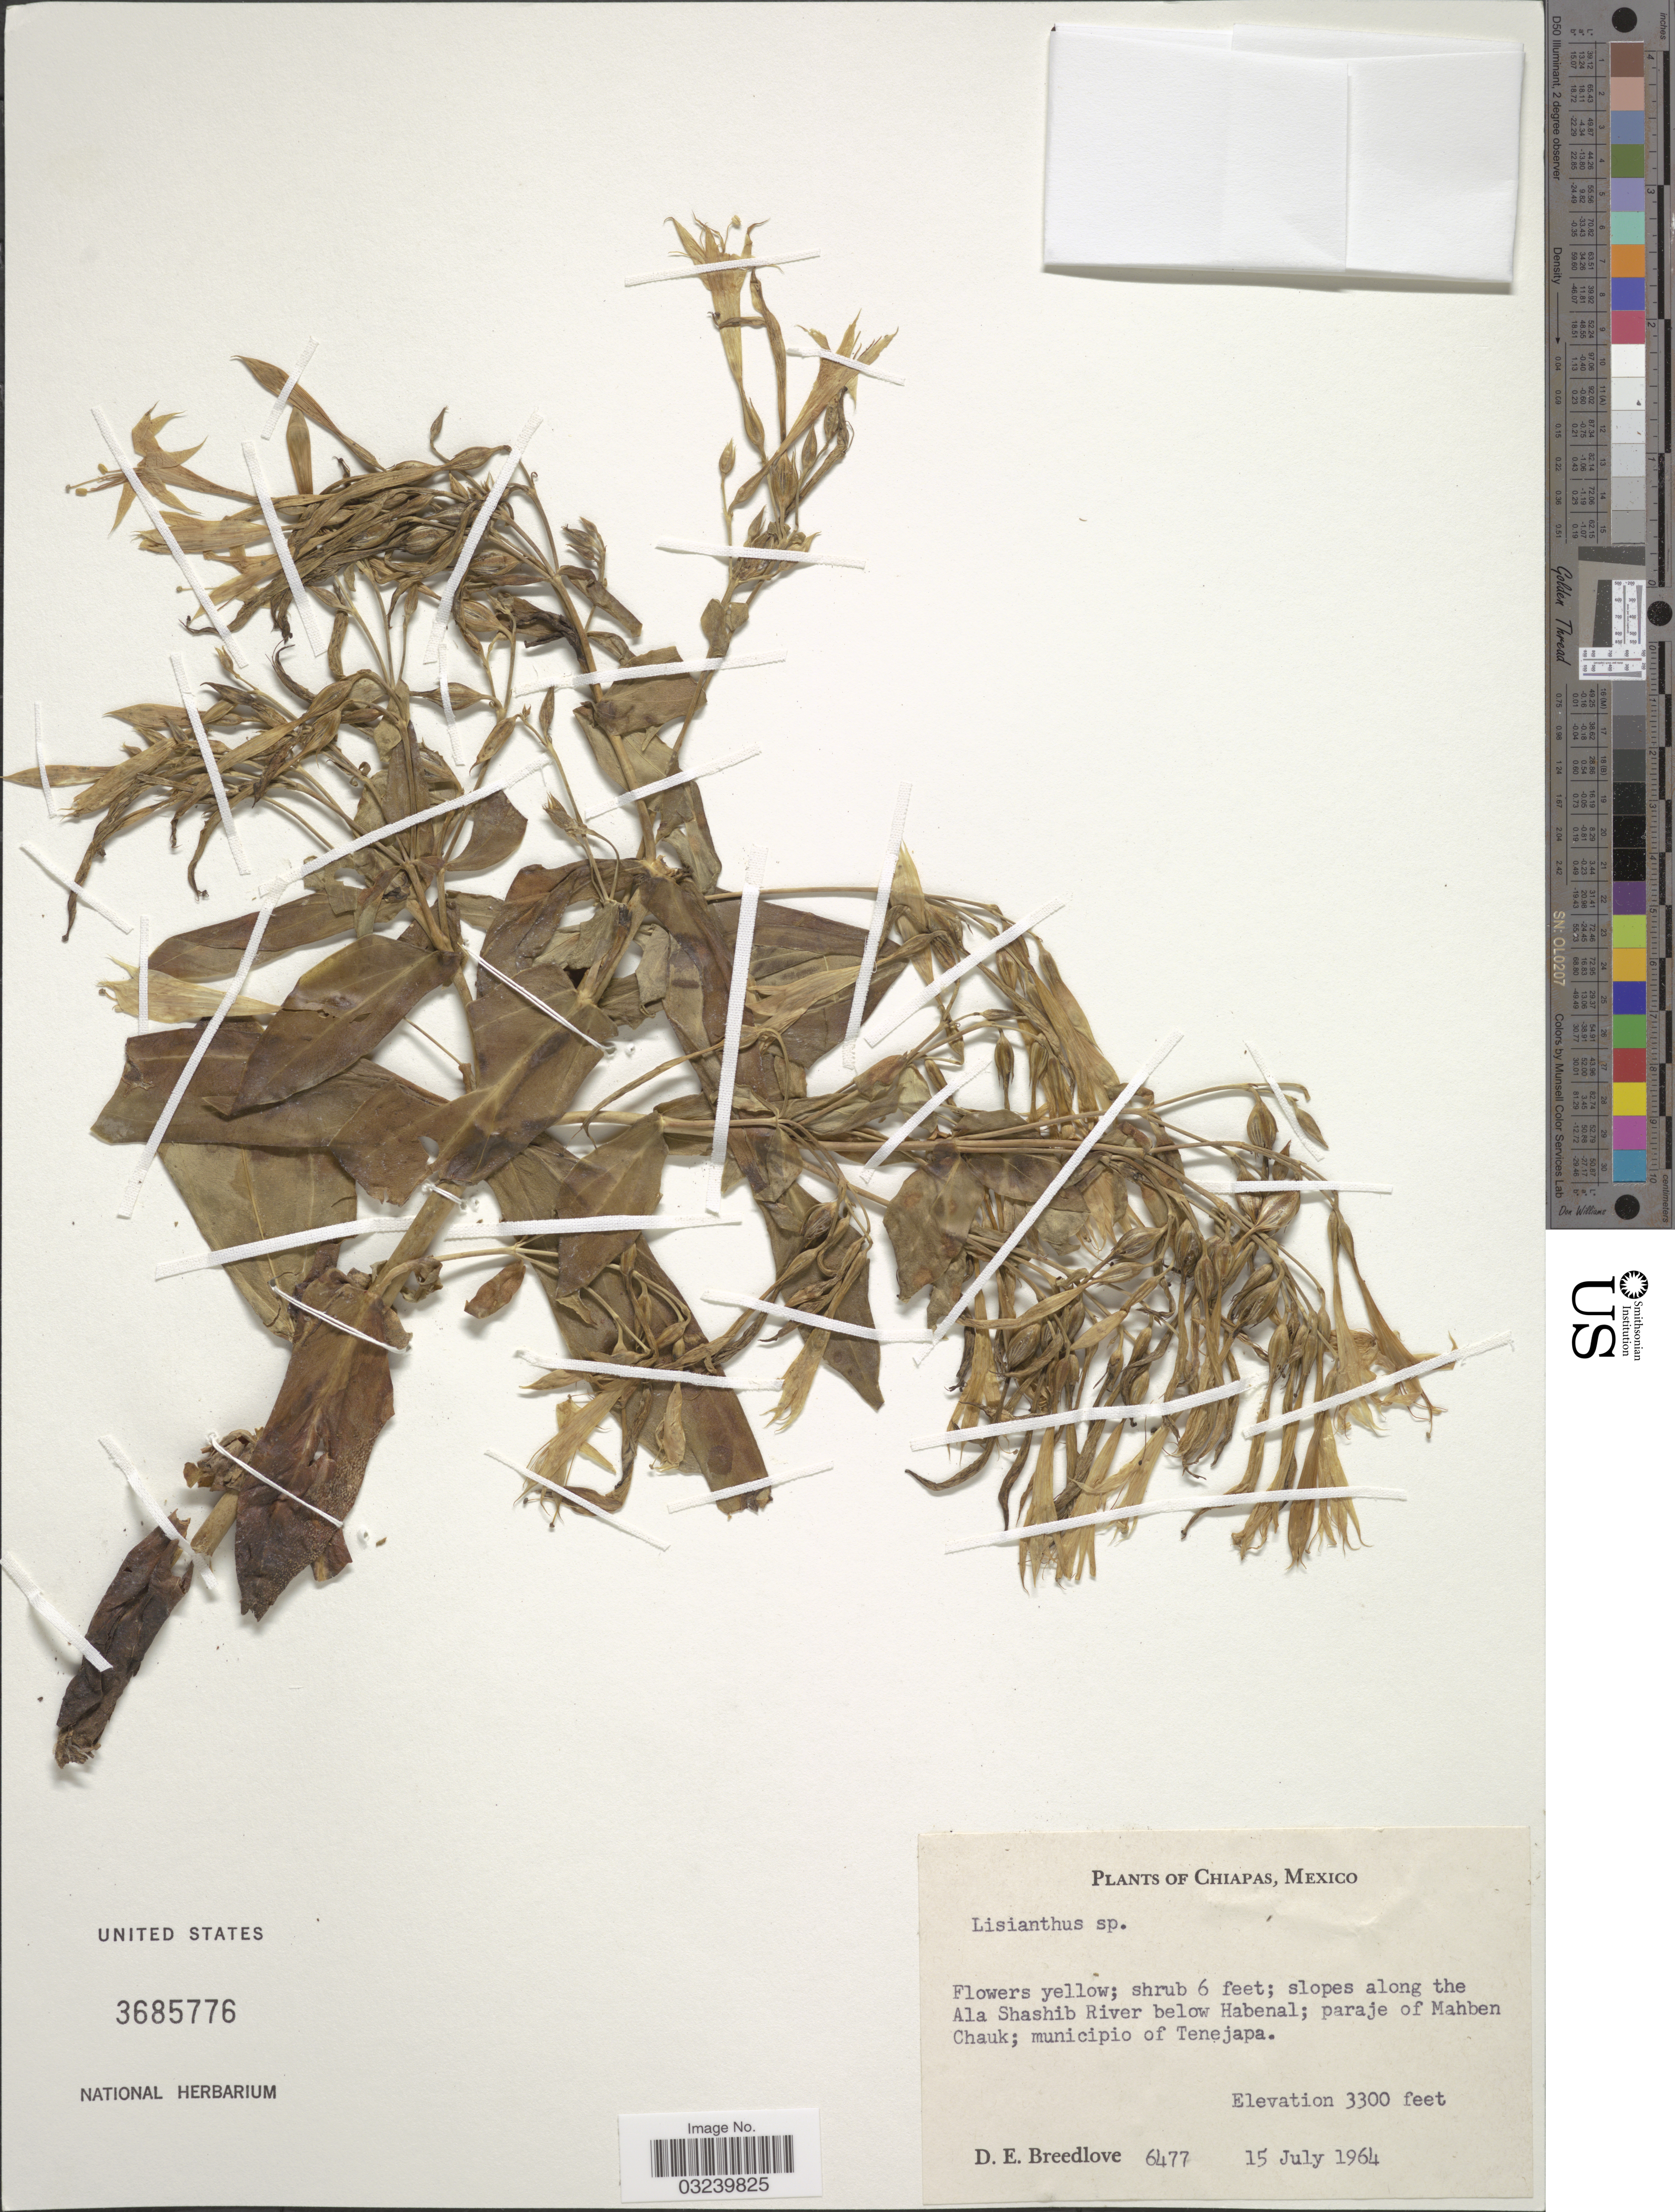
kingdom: Plantae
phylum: Tracheophyta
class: Magnoliopsida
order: Gentianales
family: Gentianaceae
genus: Lisianthius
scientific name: Lisianthius sp.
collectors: D. E. Breedlove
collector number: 6477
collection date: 1964-07-15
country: Mexico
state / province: Chiapas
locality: Slopes along the Ala Shashib River below Habenal; paraje Mahben Chauk; municipio of Tenejapa.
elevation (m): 1006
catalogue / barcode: US 3685776